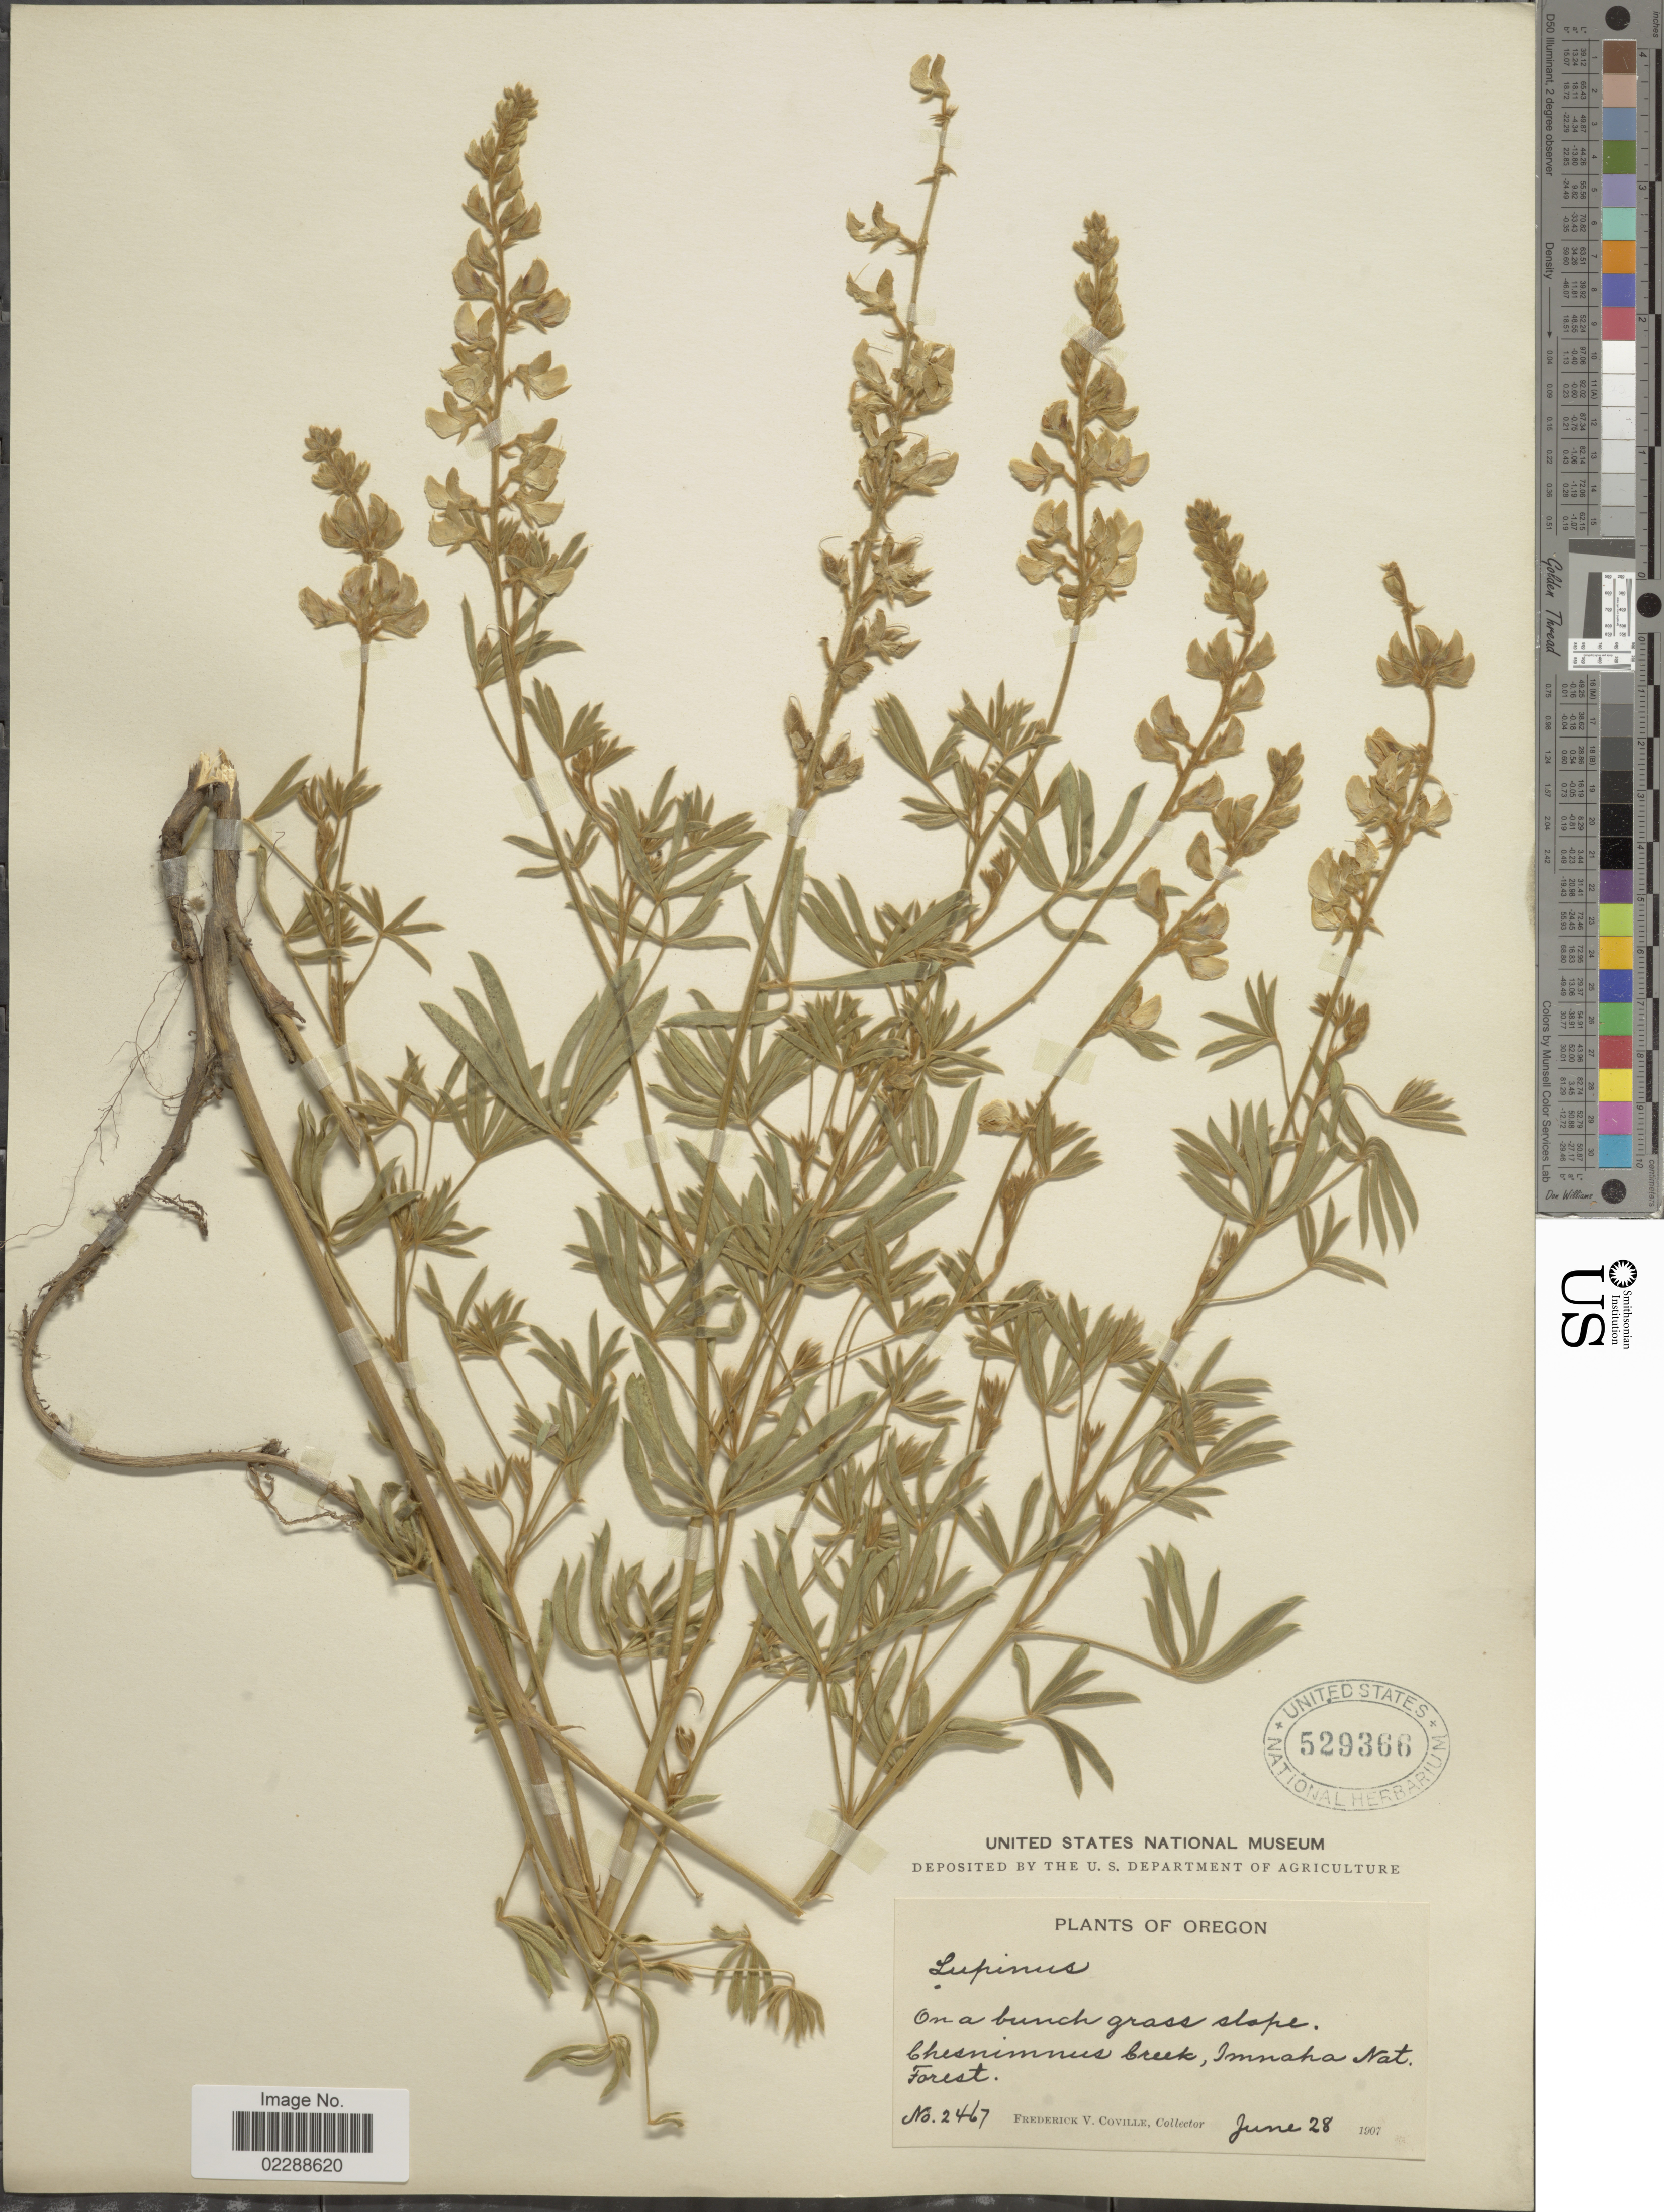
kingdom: Plantae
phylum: Tracheophyta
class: Magnoliopsida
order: Fabales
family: Fabaceae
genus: Lupinus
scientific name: Lupinus sp.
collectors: F. V. Coville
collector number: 2467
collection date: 1907-06-28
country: United States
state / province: Oregon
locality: On a bunch grass slope, Chesnimnus Creek, Imnaka Nat, Forest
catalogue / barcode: US 529366